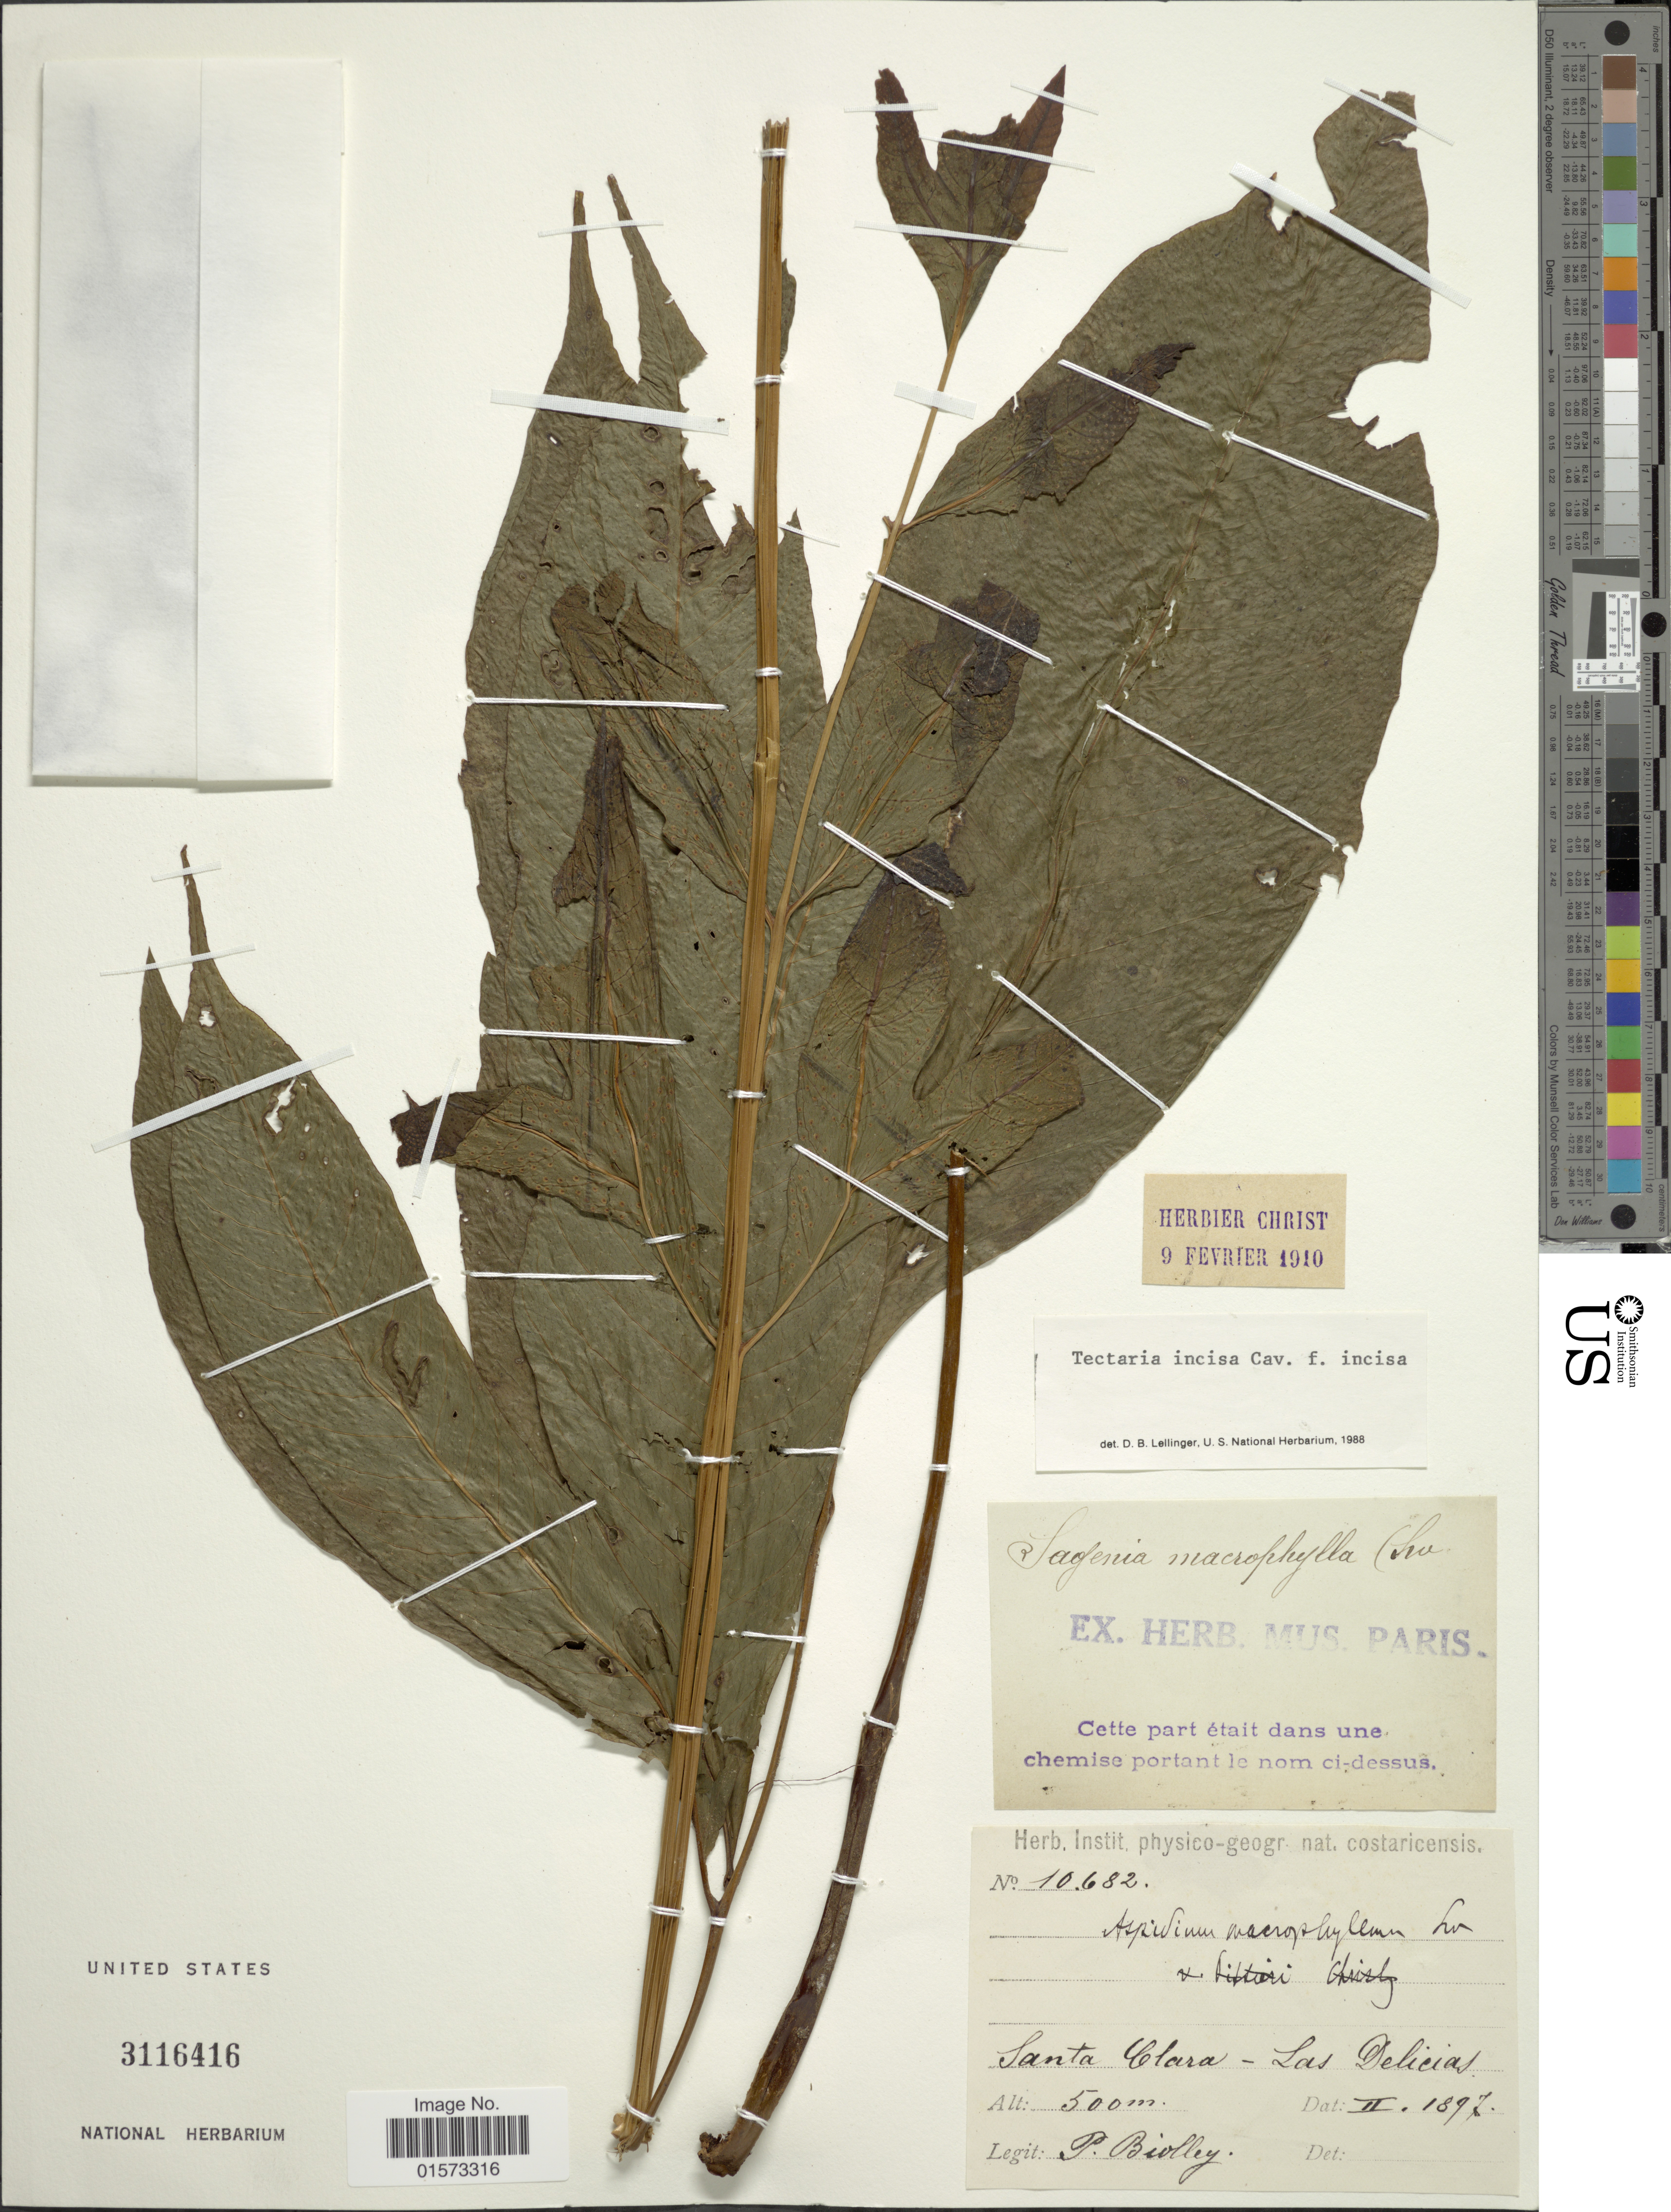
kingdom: Plantae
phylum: Tracheophyta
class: Polypodiopsida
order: Polypodiales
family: Tectariaceae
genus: Tectaria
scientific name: Tectaria incisa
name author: Cav.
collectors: P. Biolley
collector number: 10682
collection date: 1897-02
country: Costa Rica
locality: Santa Clara: Las Delicis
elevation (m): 500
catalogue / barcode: US 3116416